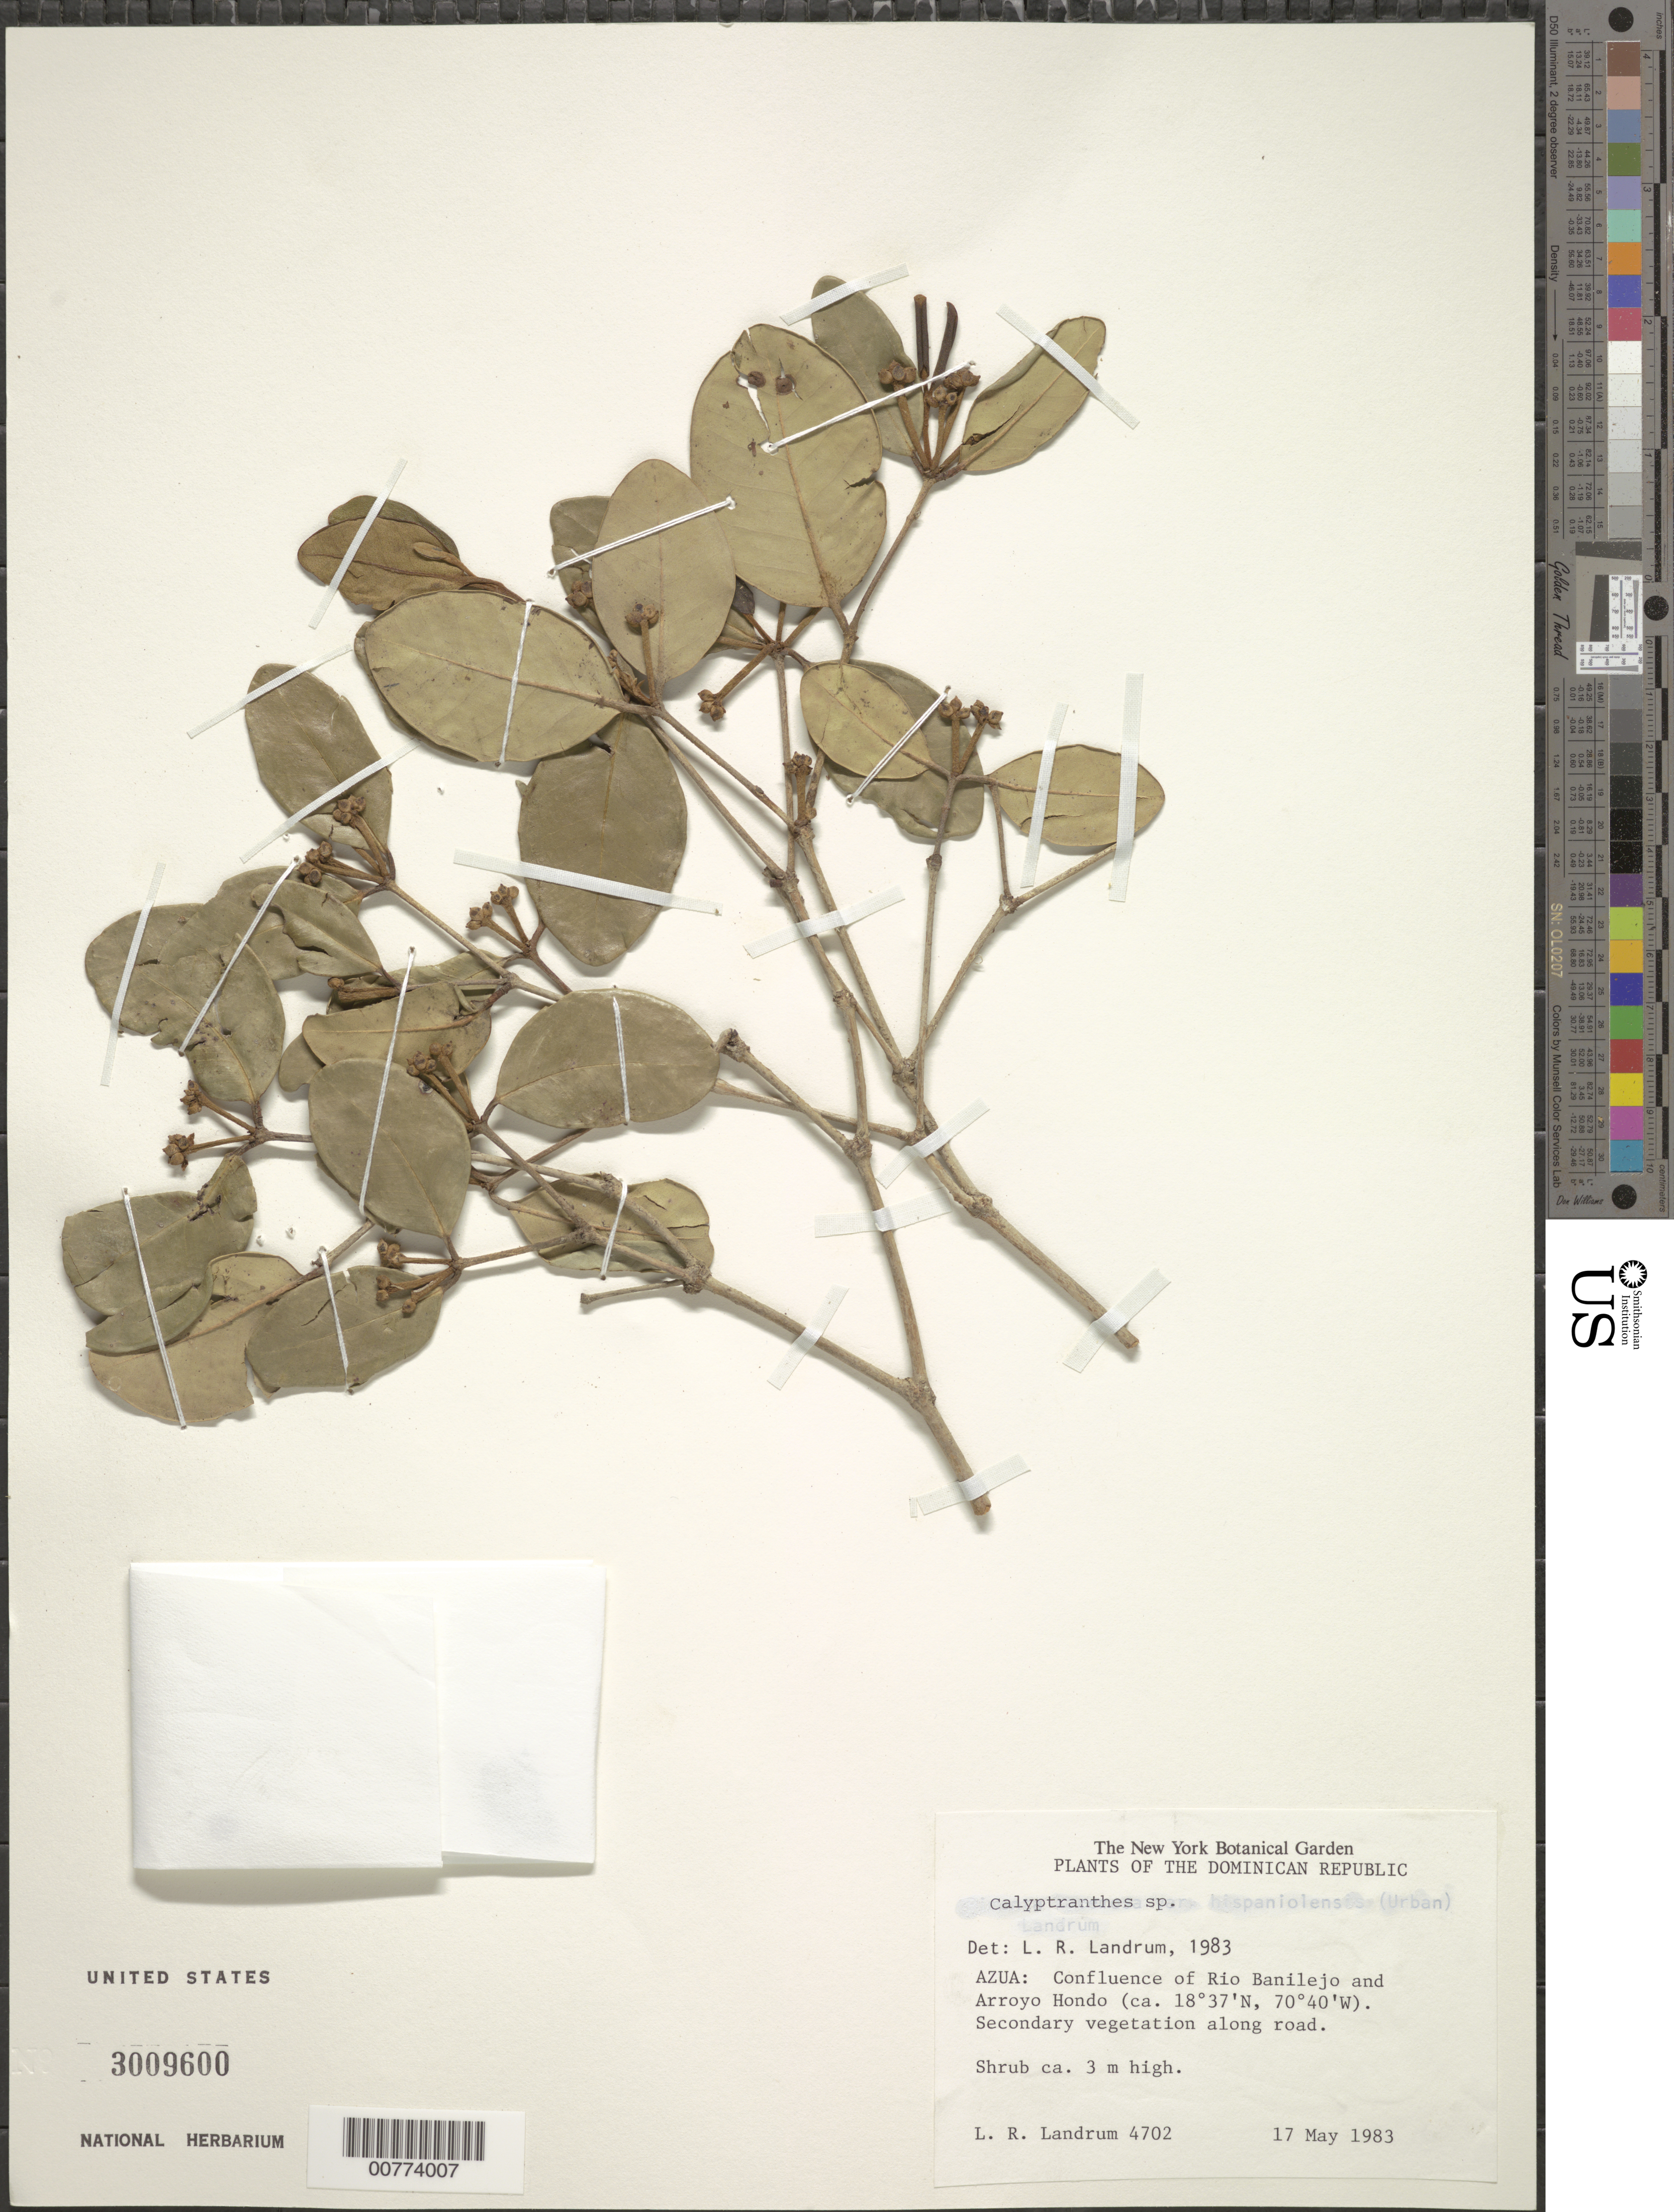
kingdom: Plantae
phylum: Tracheophyta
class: Magnoliopsida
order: Myrtales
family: Myrtaceae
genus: Myrcia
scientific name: Myrcia sp.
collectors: L. R. Landrum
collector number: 4702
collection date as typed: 17 May 1983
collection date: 1983-05-17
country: Dominican Republic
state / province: Azua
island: Hispaniola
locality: Confluence of Rio Banilejo and Arroyo Hondo.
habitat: Secondary vegetation along road.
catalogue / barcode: US 3009600